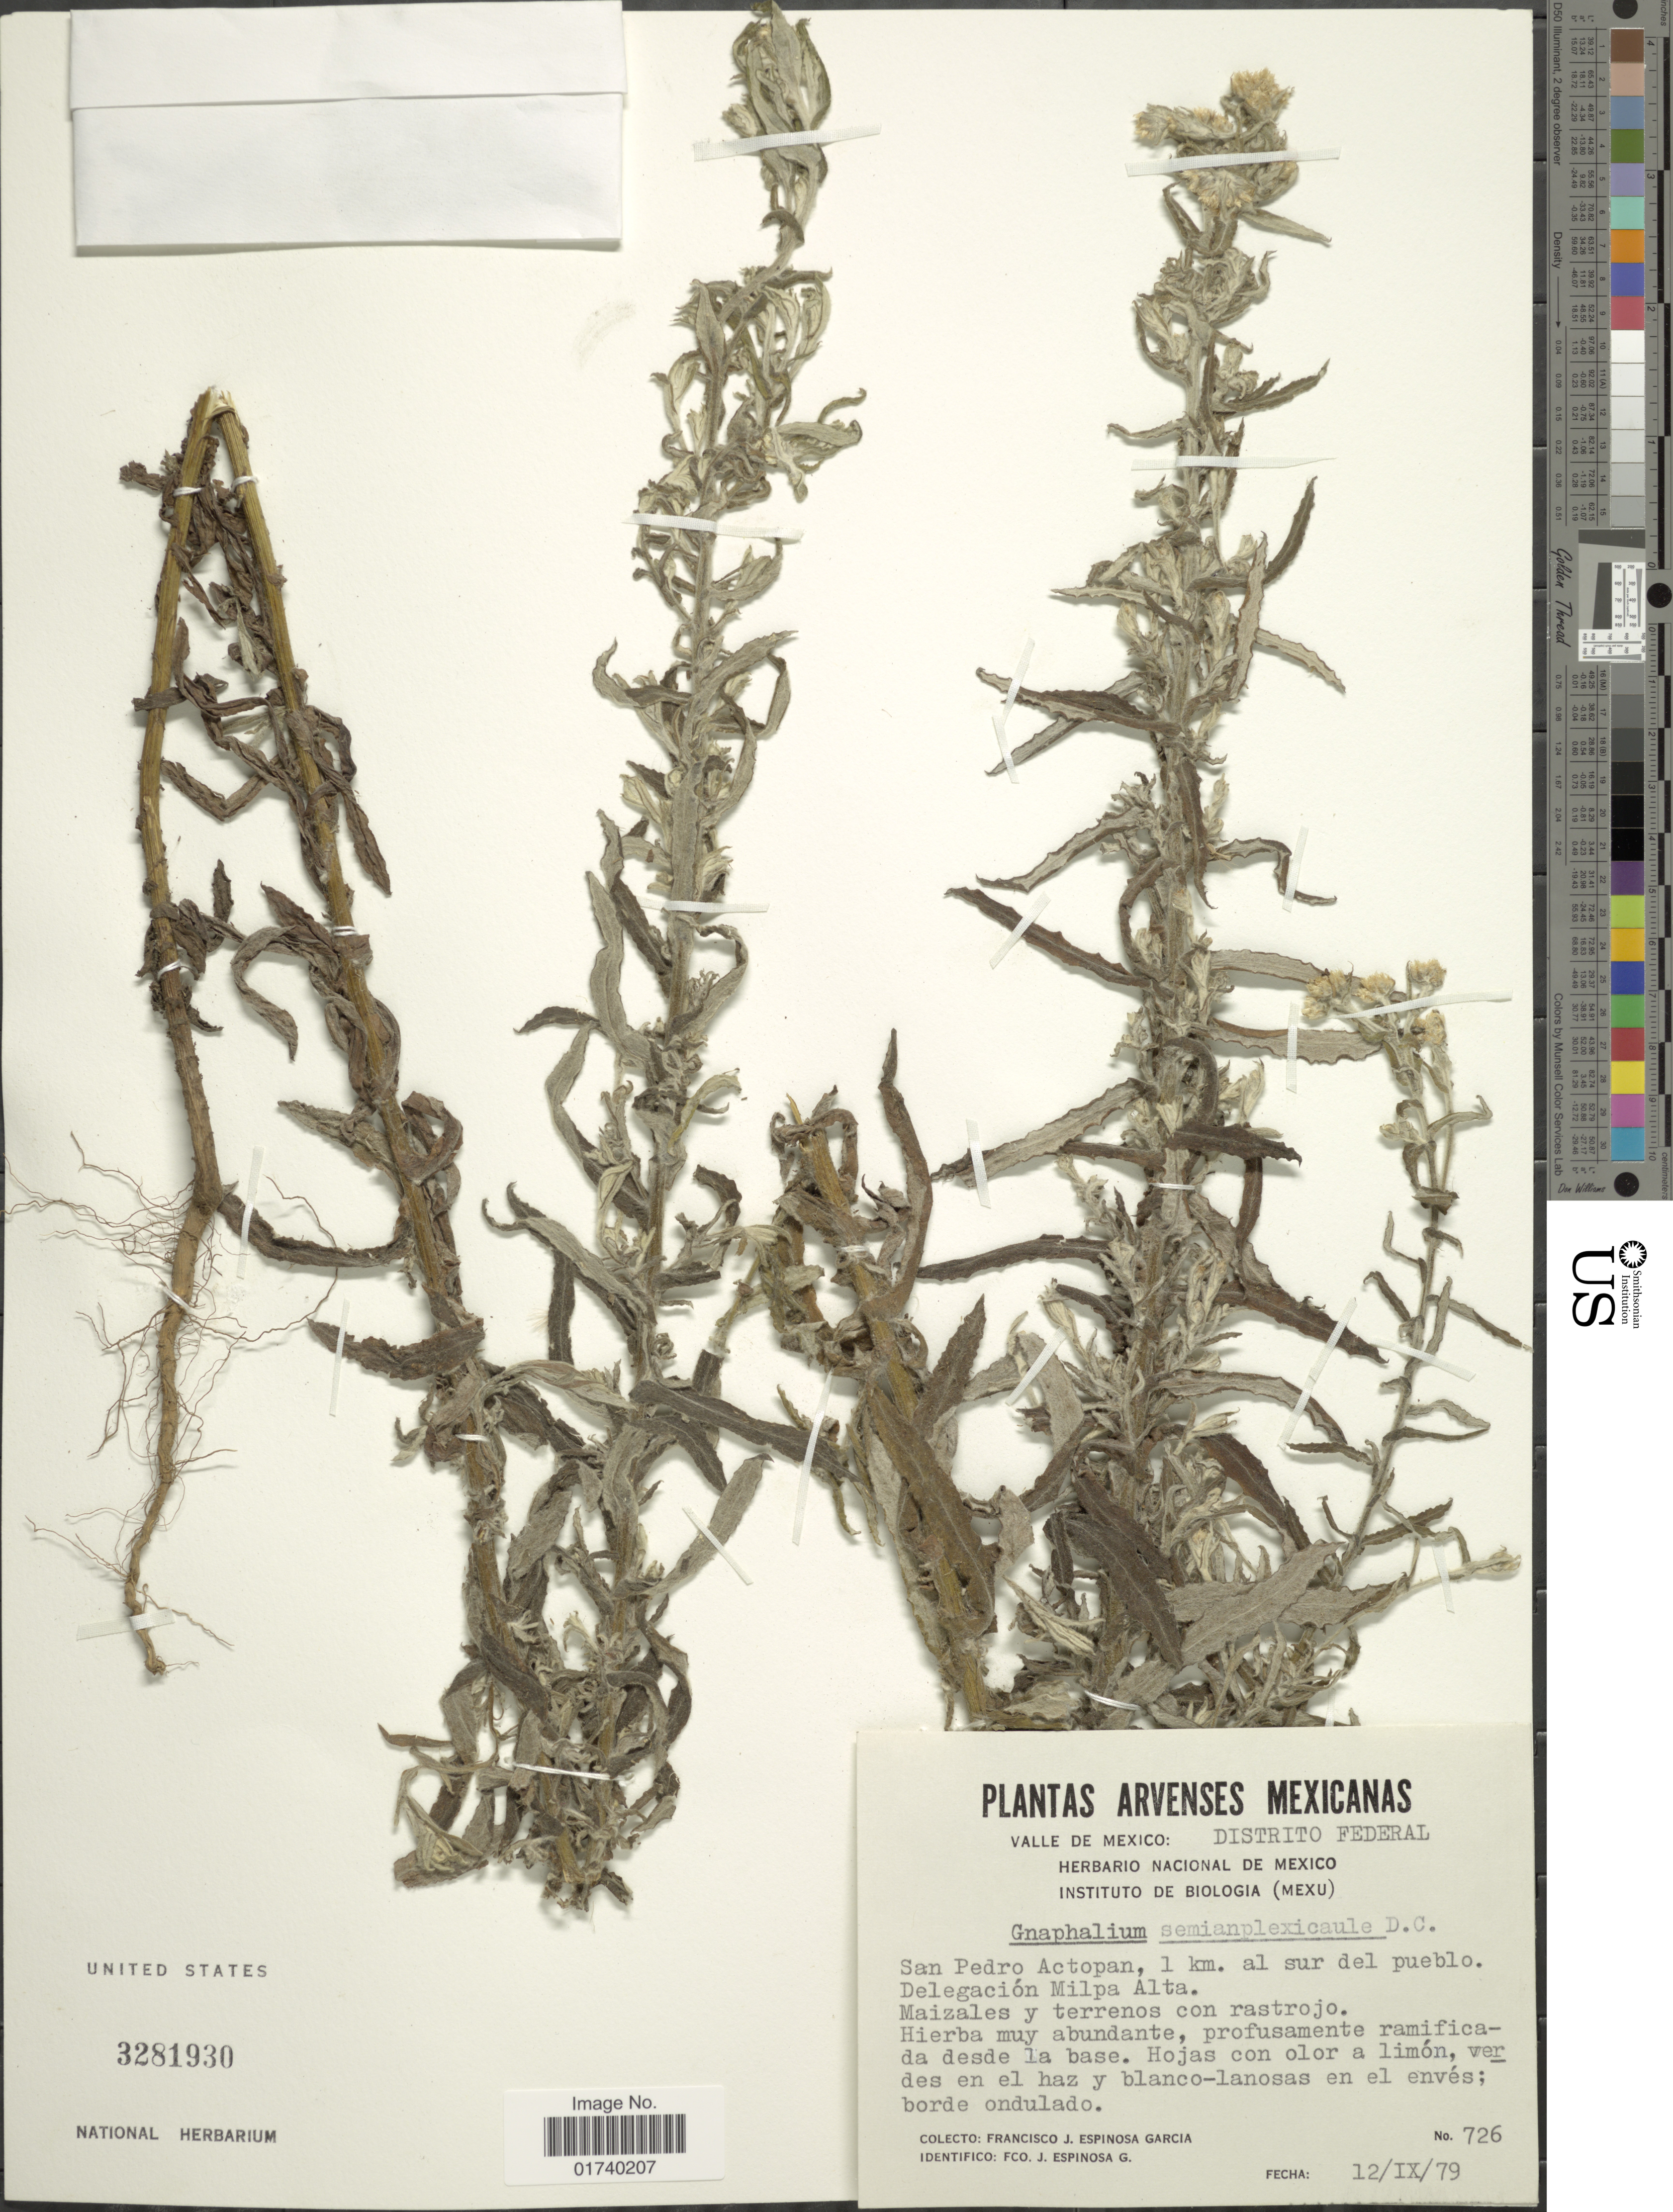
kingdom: Plantae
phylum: Tracheophyta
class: Magnoliopsida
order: Asterales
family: Asteraceae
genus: Pseudognaphalium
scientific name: Pseudognaphalium semilanatum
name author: (DC.) Anderb.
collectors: F. Espinosa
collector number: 726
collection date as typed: Transcribed d/m/y: 12/9/79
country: Mexico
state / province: Distrito Federal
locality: San Pedro Actopan, 1 km al sur el pueblo, Delegacion Milpa, Alta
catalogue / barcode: US 3281930